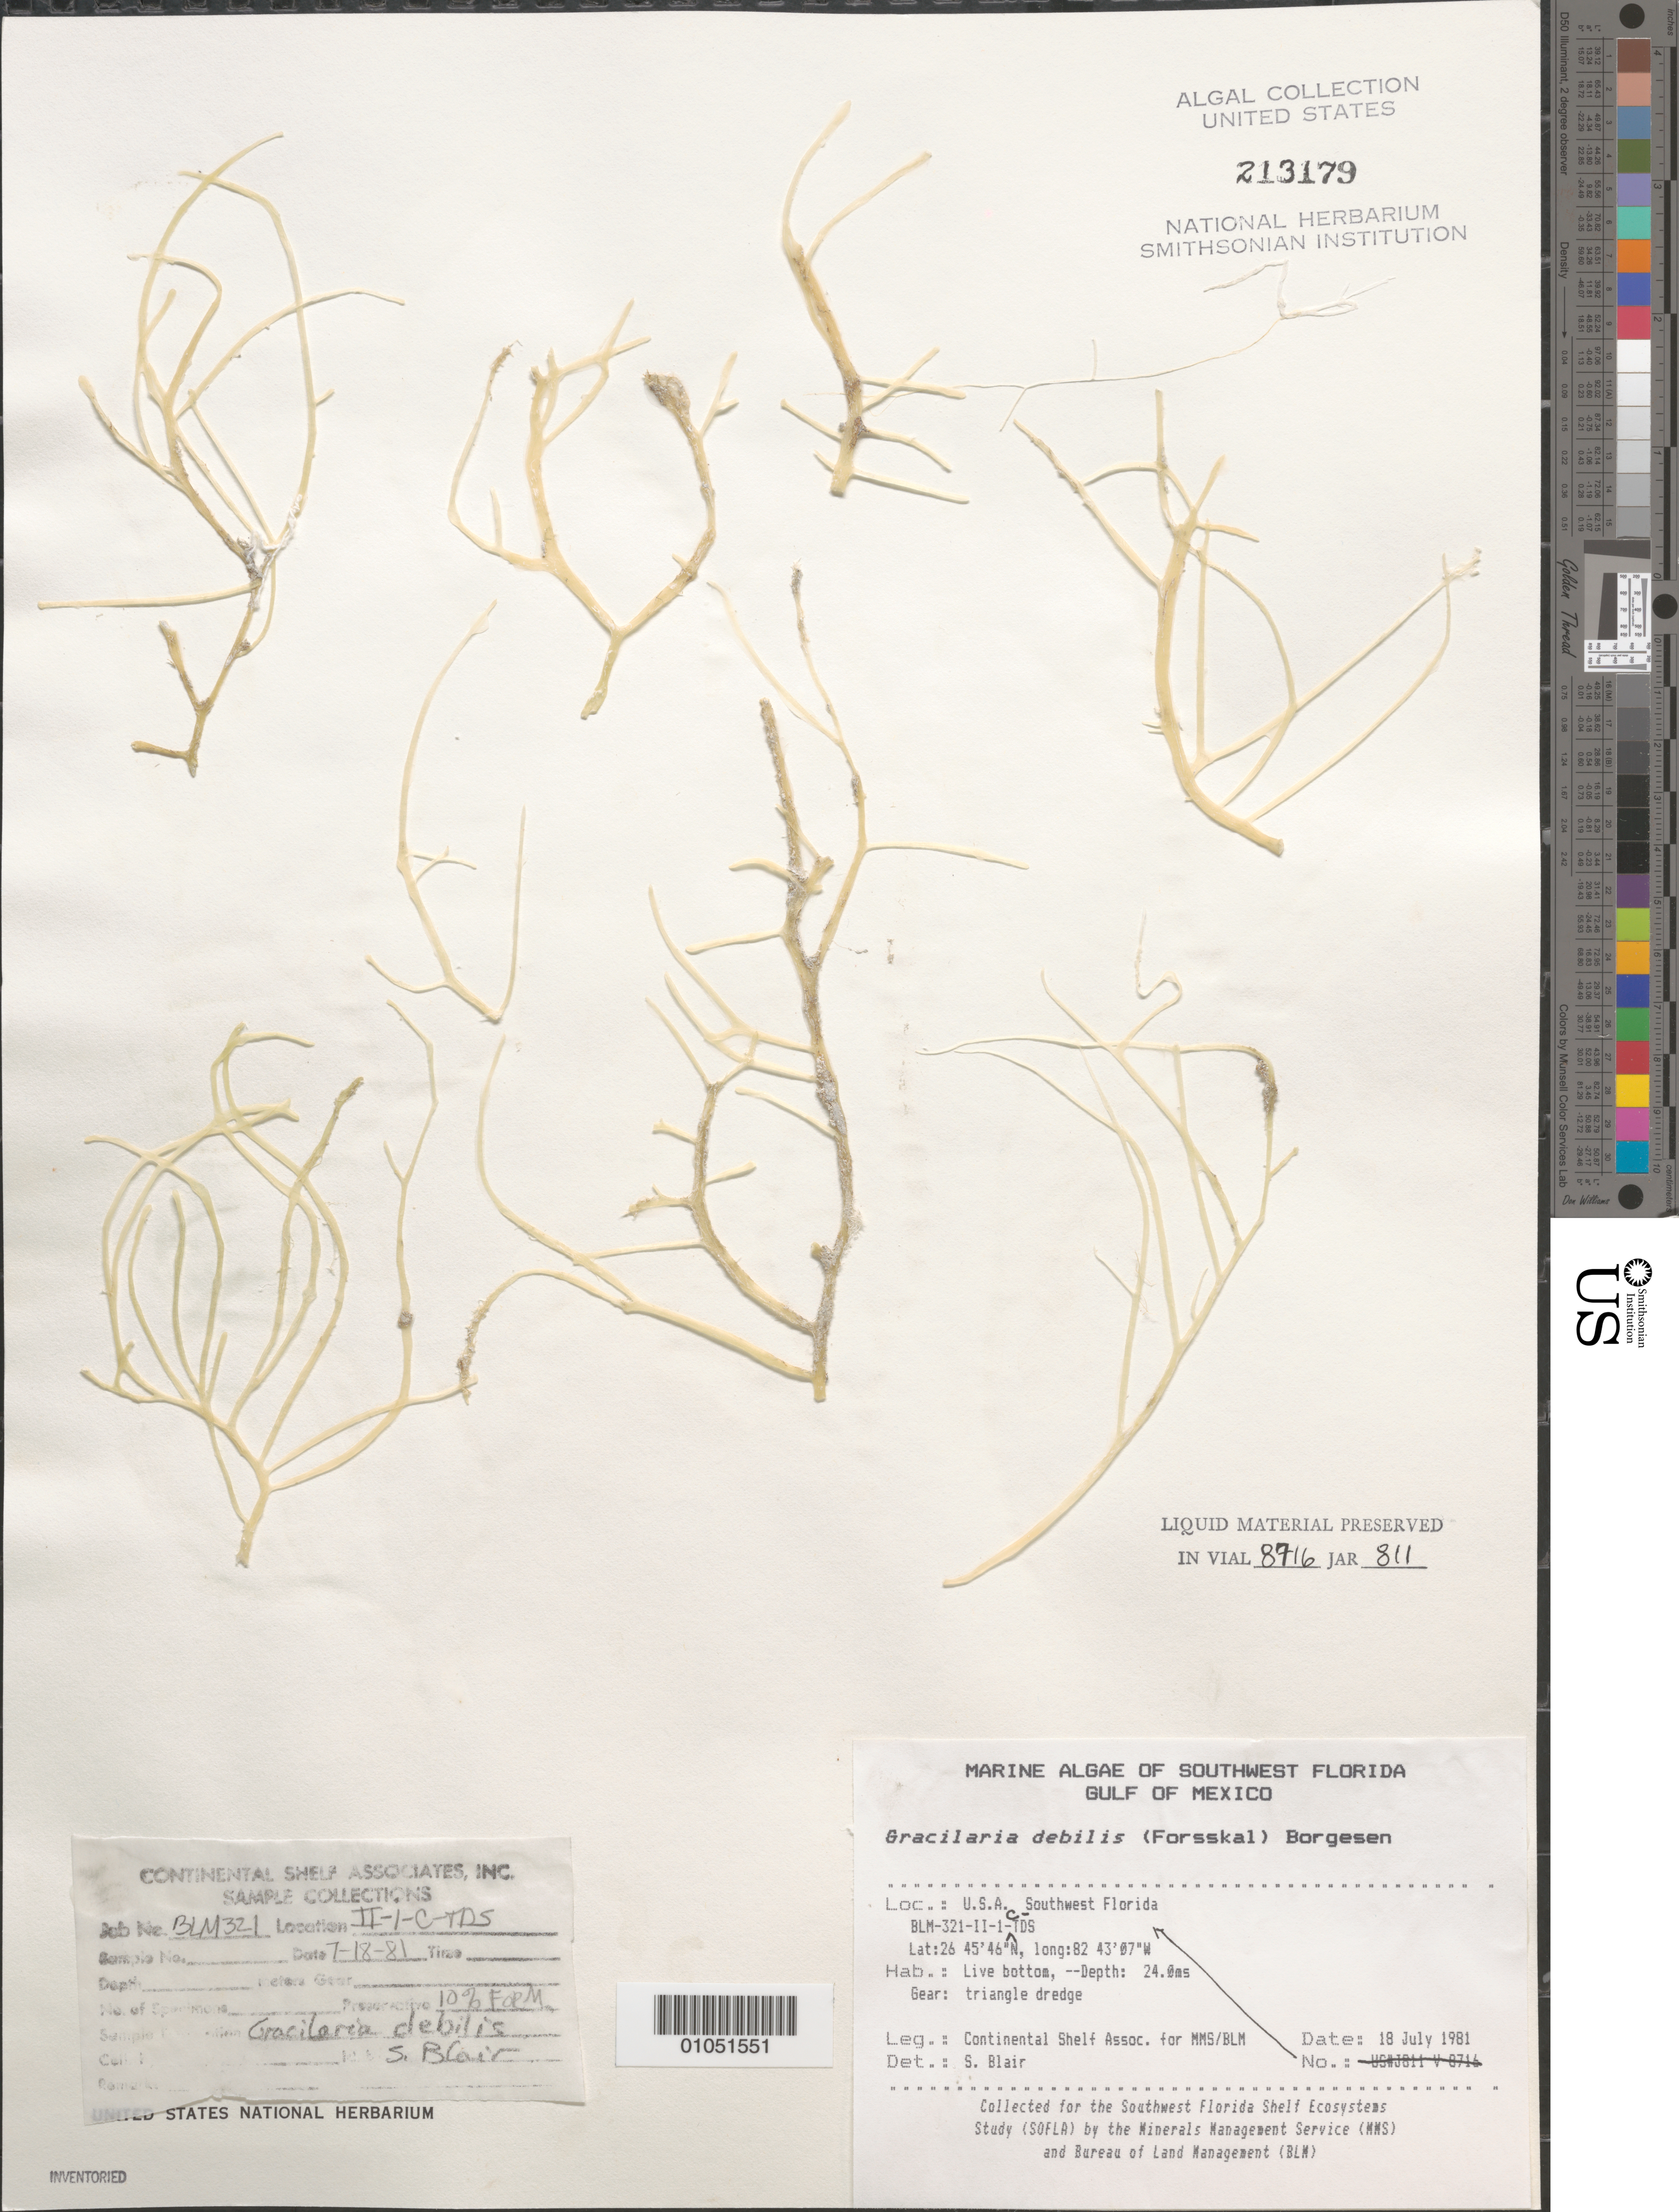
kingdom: Plantae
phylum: Rhodophyta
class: Florideophyceae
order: Gracilariales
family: Gracilariaceae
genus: Gracilaria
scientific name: Gracilaria debilis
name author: (Forssk.) Børgesen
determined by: Blair, S. M.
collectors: Continental Shelf Associates for the MMS/BLM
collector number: BLM-321-II-1-C-TDS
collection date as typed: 18 Jul 1981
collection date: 1981-07-18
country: United States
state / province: Florida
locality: Gulf of Mexico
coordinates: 26 45'46"N, 82 43'07"W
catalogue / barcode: US 213179